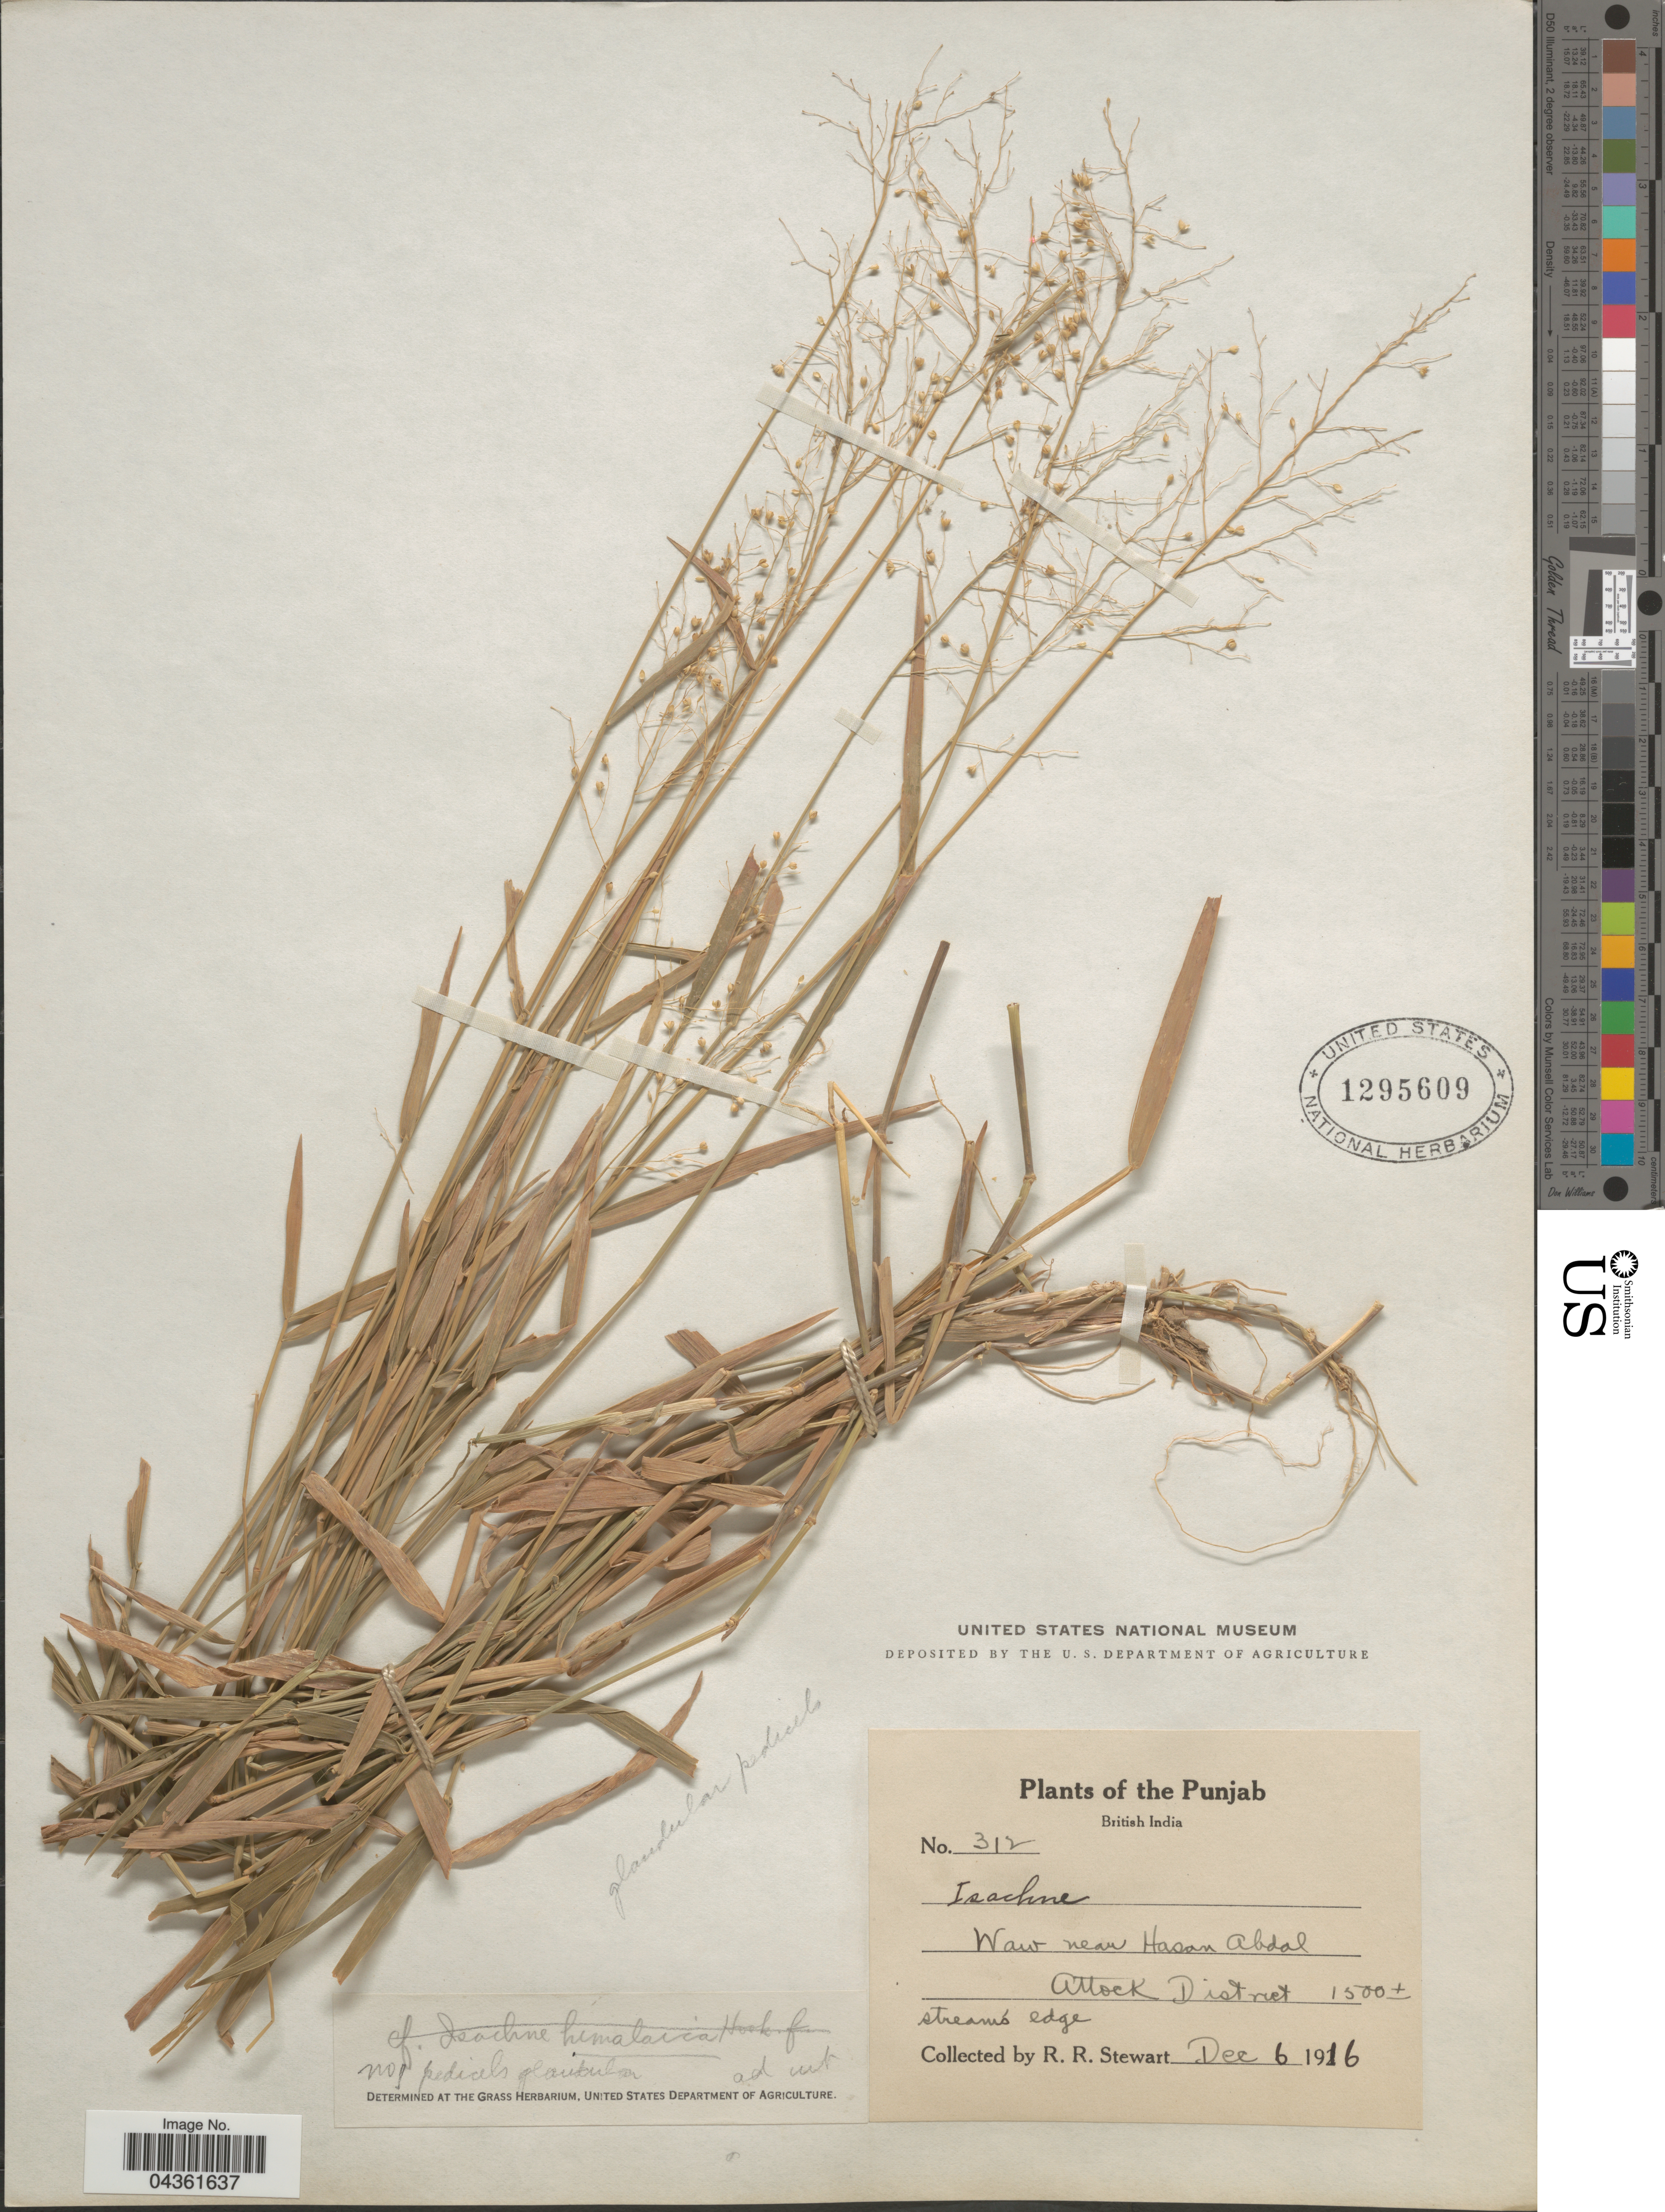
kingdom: Plantae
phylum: Tracheophyta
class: Liliopsida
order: Poales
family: Poaceae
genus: Isachne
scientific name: Isachne himalaica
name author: Hook. f.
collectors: R. Stewart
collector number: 312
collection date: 1916-12-06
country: India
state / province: Punjab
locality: British India. Waw near Hasan Abdal. Attock District.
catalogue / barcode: US 1295609